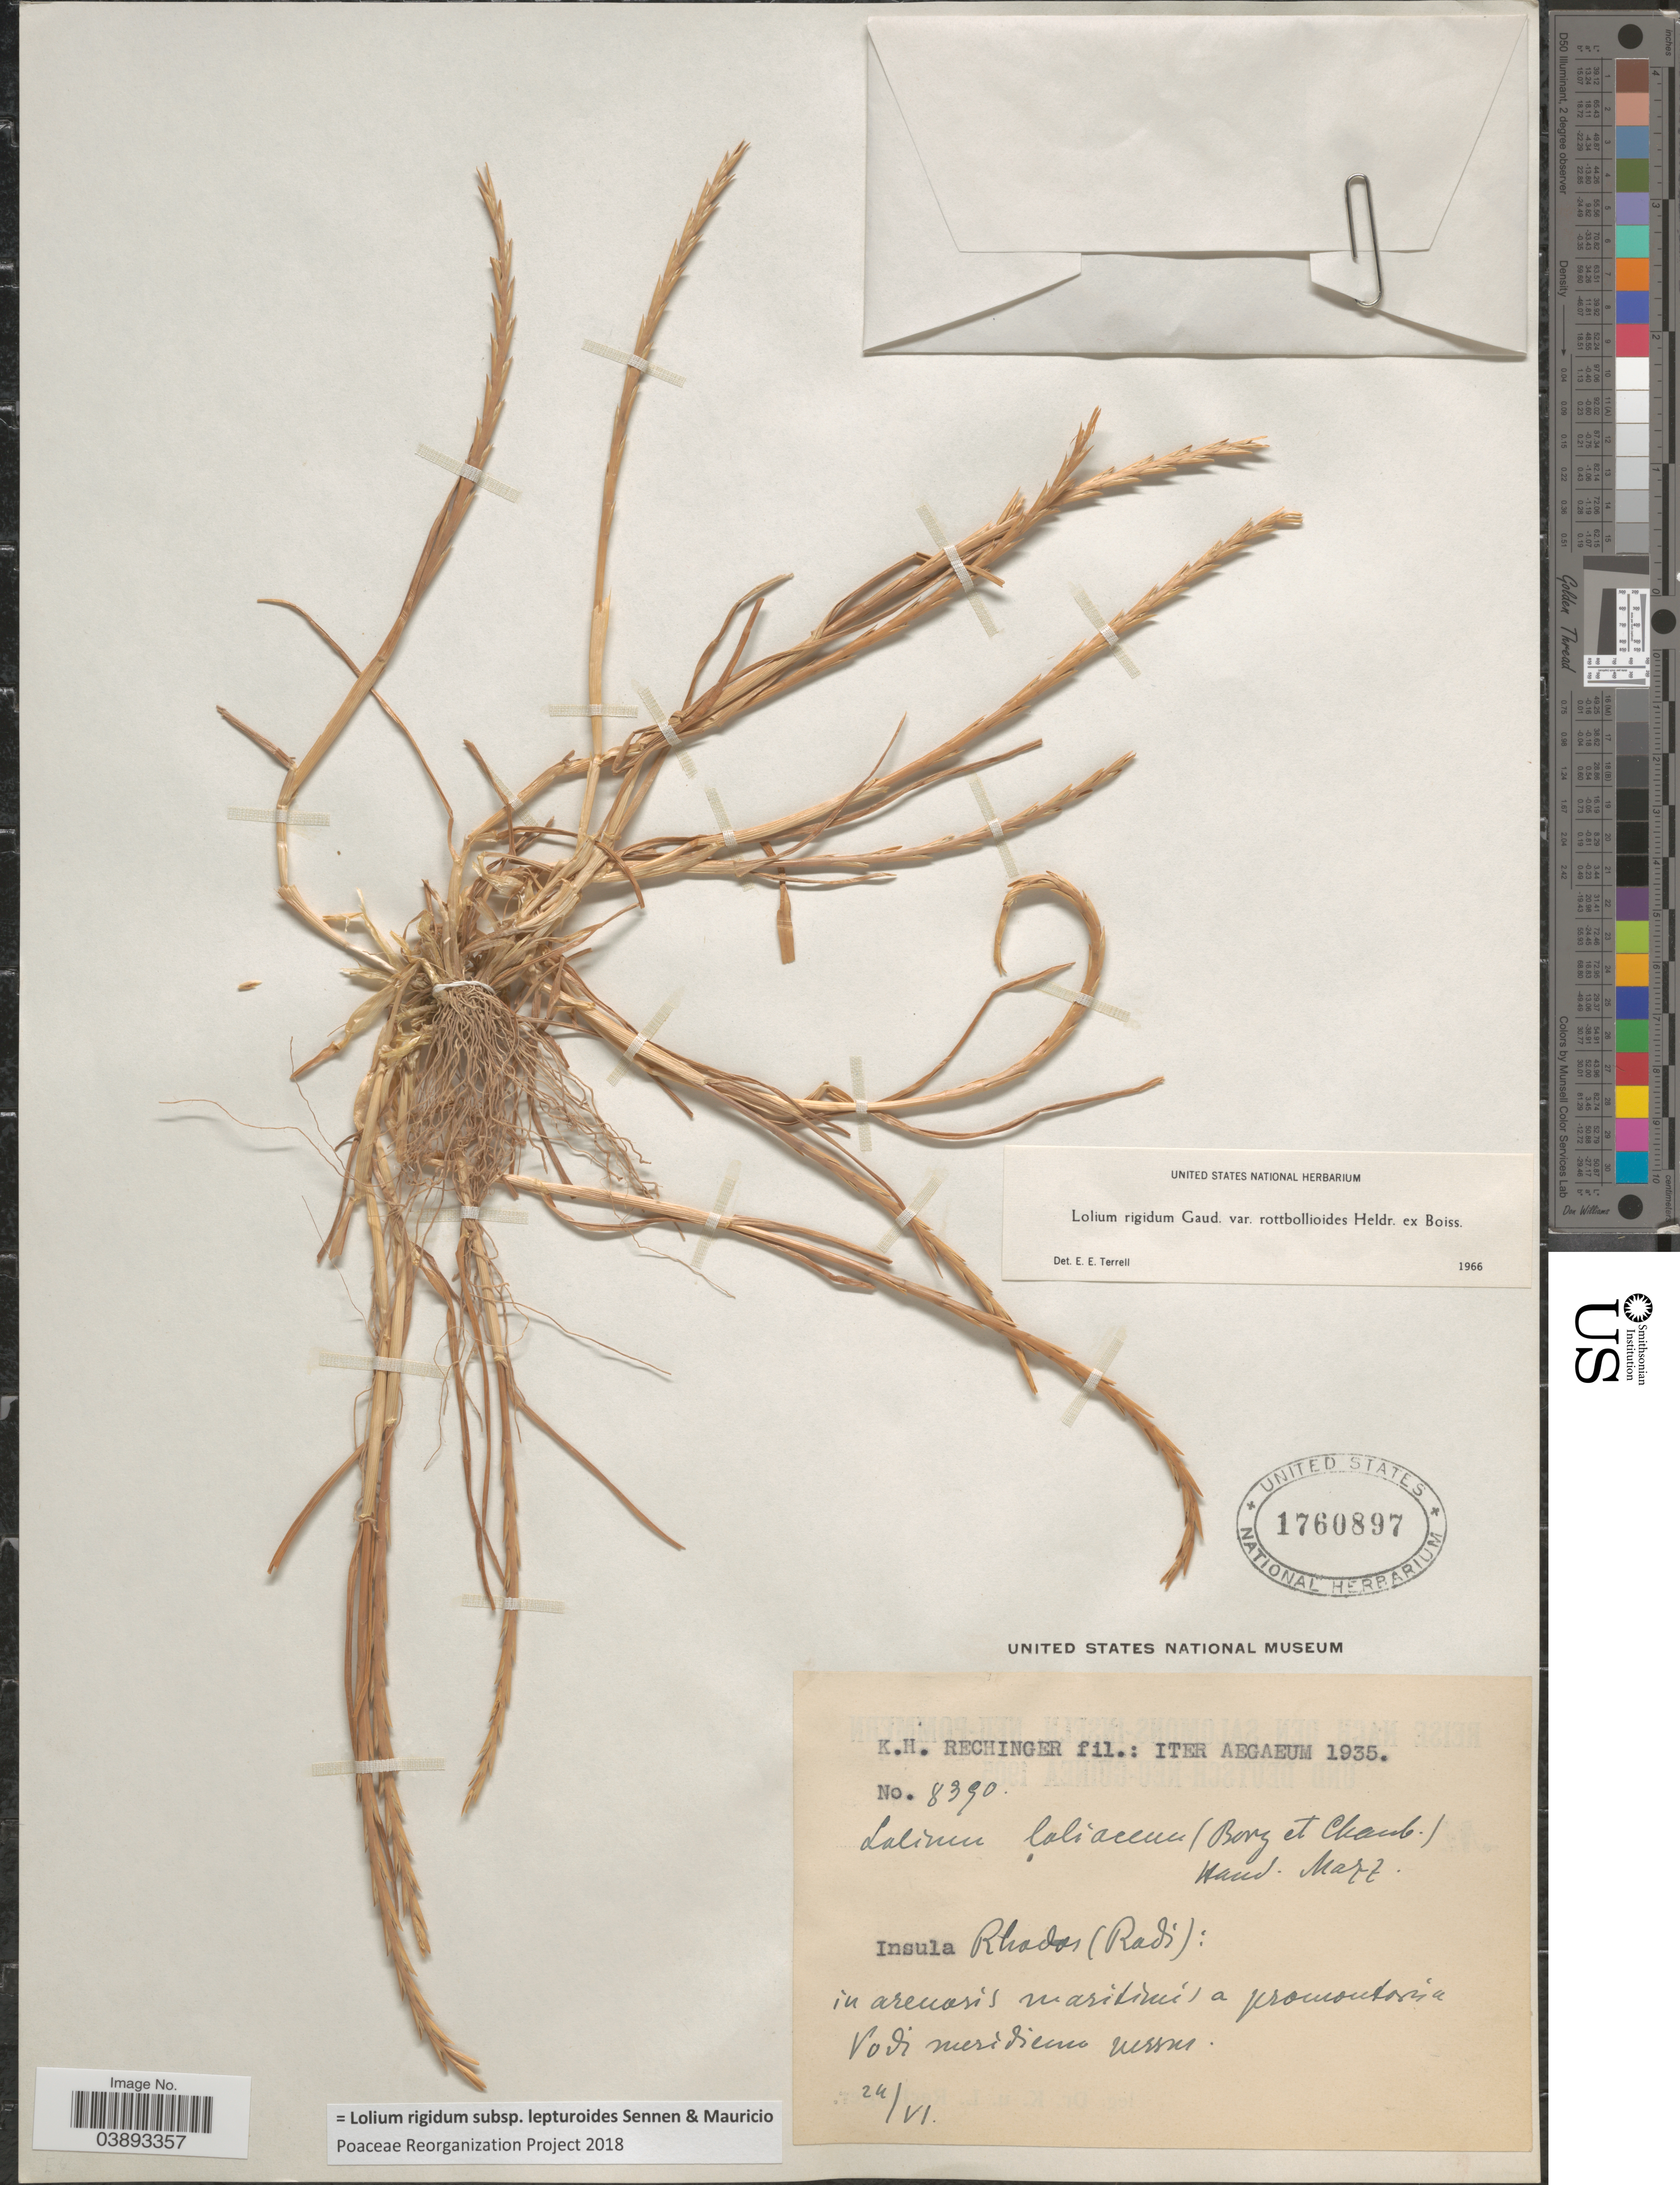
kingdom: Plantae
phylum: Tracheophyta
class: Liliopsida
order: Poales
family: Poaceae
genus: Lolium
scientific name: Lolium rigidum subsp. lepturoides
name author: Sennen & Mauricio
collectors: K. H. Rechinger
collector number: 8390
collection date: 1935-06-24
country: Greece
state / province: South Aegean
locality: Insula Rhodos (Rodi): in arenosis maritimi a promontoria Vodi meridium versus.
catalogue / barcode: US 1760897